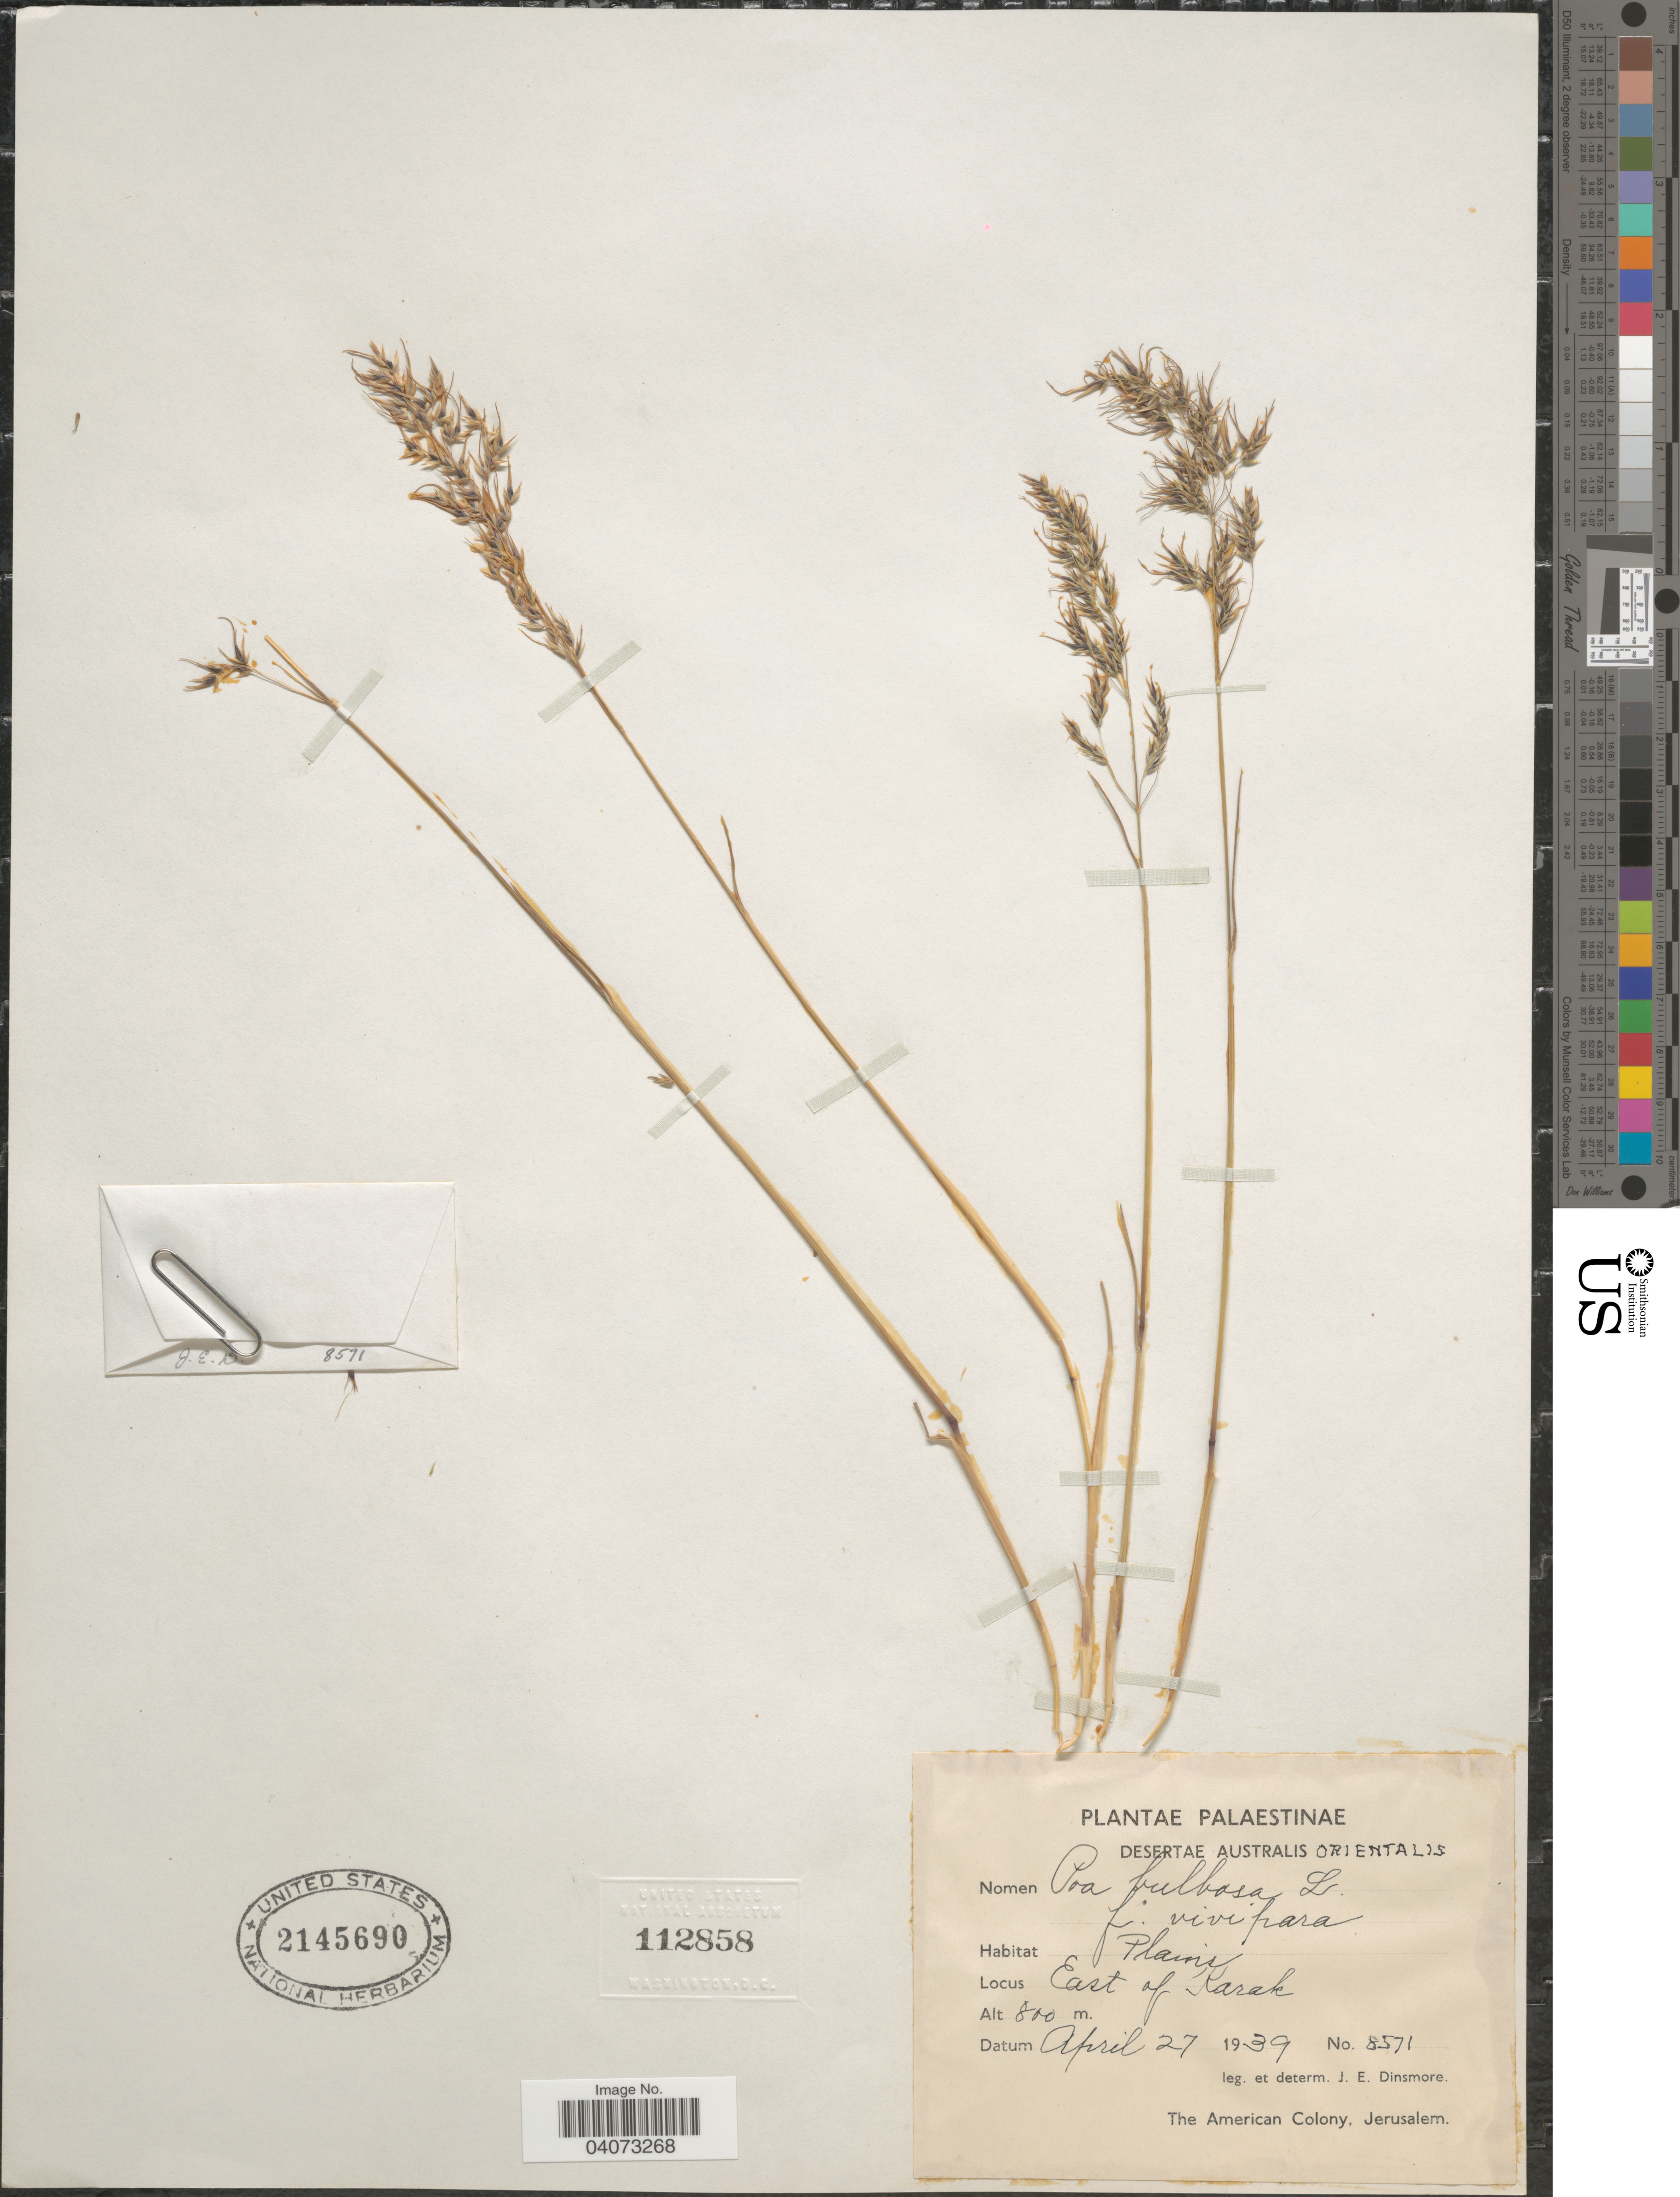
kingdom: Plantae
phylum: Tracheophyta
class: Liliopsida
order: Poales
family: Poaceae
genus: Poa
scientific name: Poa sinaica var. vivipara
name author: Täckh.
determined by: Soreng, Robert J., Research Associate (BOT), Smithsonian Institution - National Museum of Natural History (UNITED STATES)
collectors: J. Dinsmore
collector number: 8571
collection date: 1939-04-27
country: Jordan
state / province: Al Karak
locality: Palaestinae. Desertae Australis Orientalis. East of Karak.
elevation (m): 800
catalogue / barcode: US 2145690